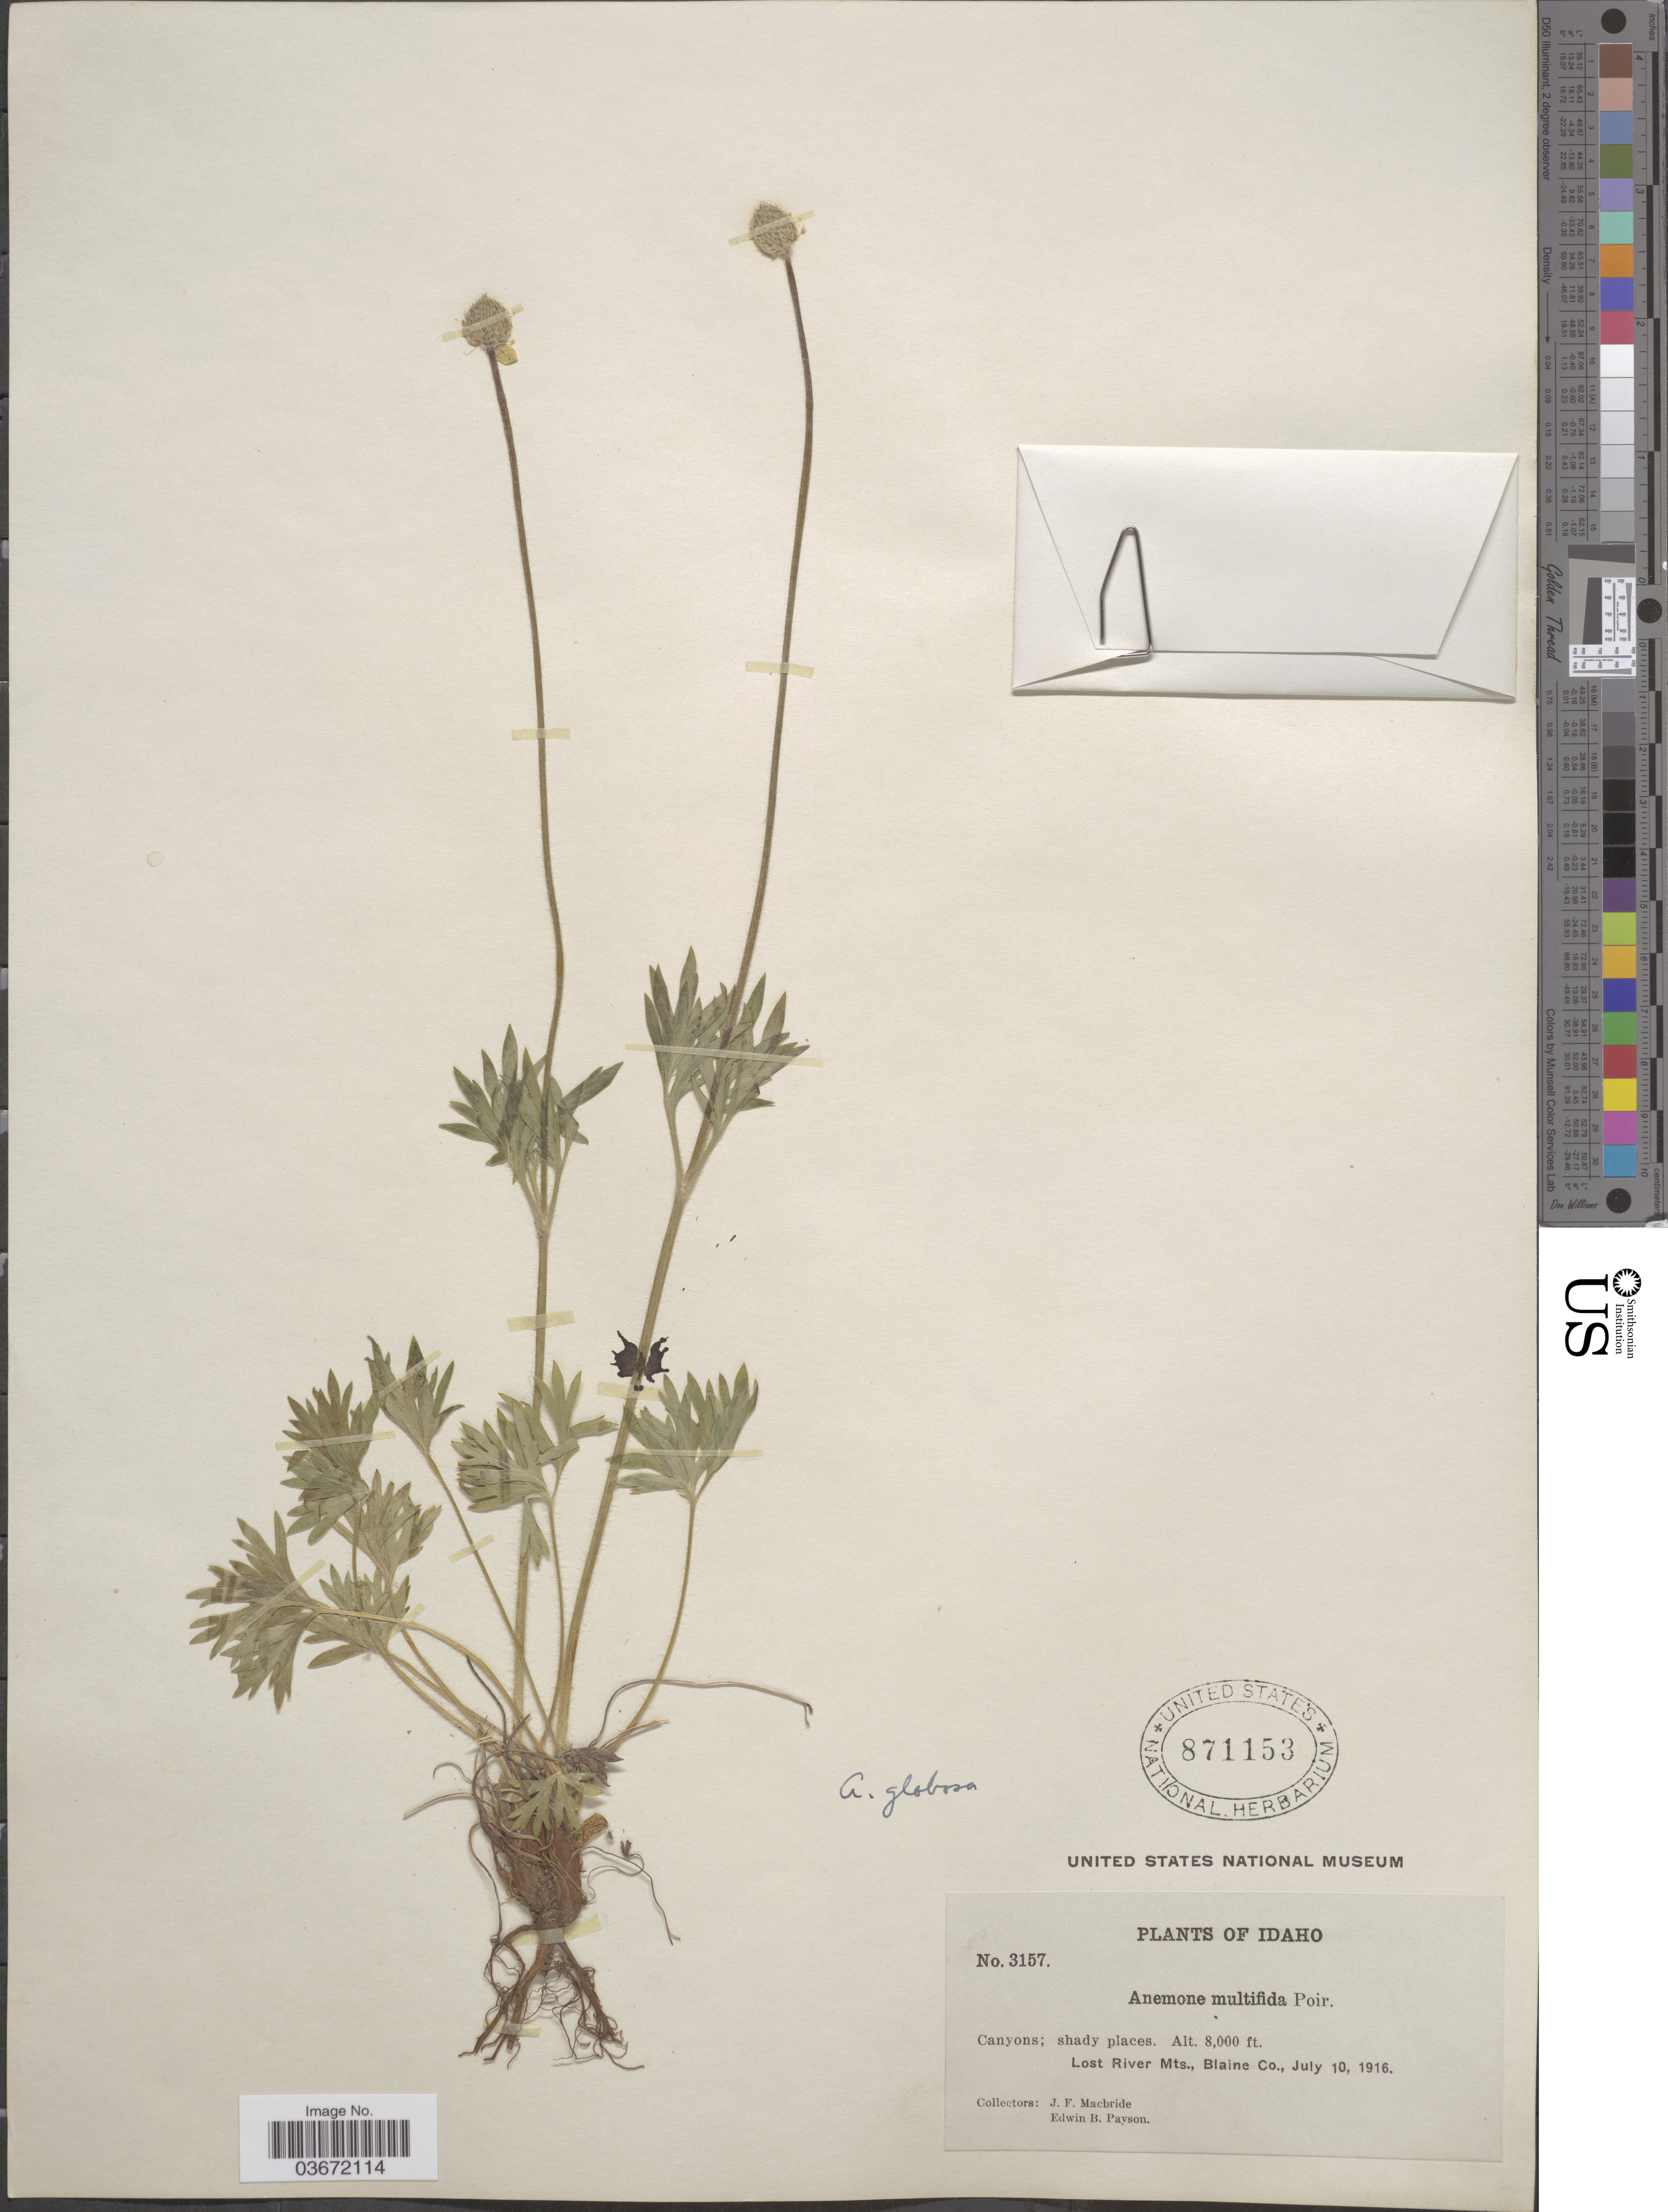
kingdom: Plantae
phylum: Tracheophyta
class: Magnoliopsida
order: Ranunculales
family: Ranunculaceae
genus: Anemone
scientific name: Anemone multifida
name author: Poir.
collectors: J. F. Macbride & E. B. Payson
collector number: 3157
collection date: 1916-07-10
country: United States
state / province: Idaho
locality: Lost River Mts., Blaine Co.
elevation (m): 2438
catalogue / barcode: US 871153